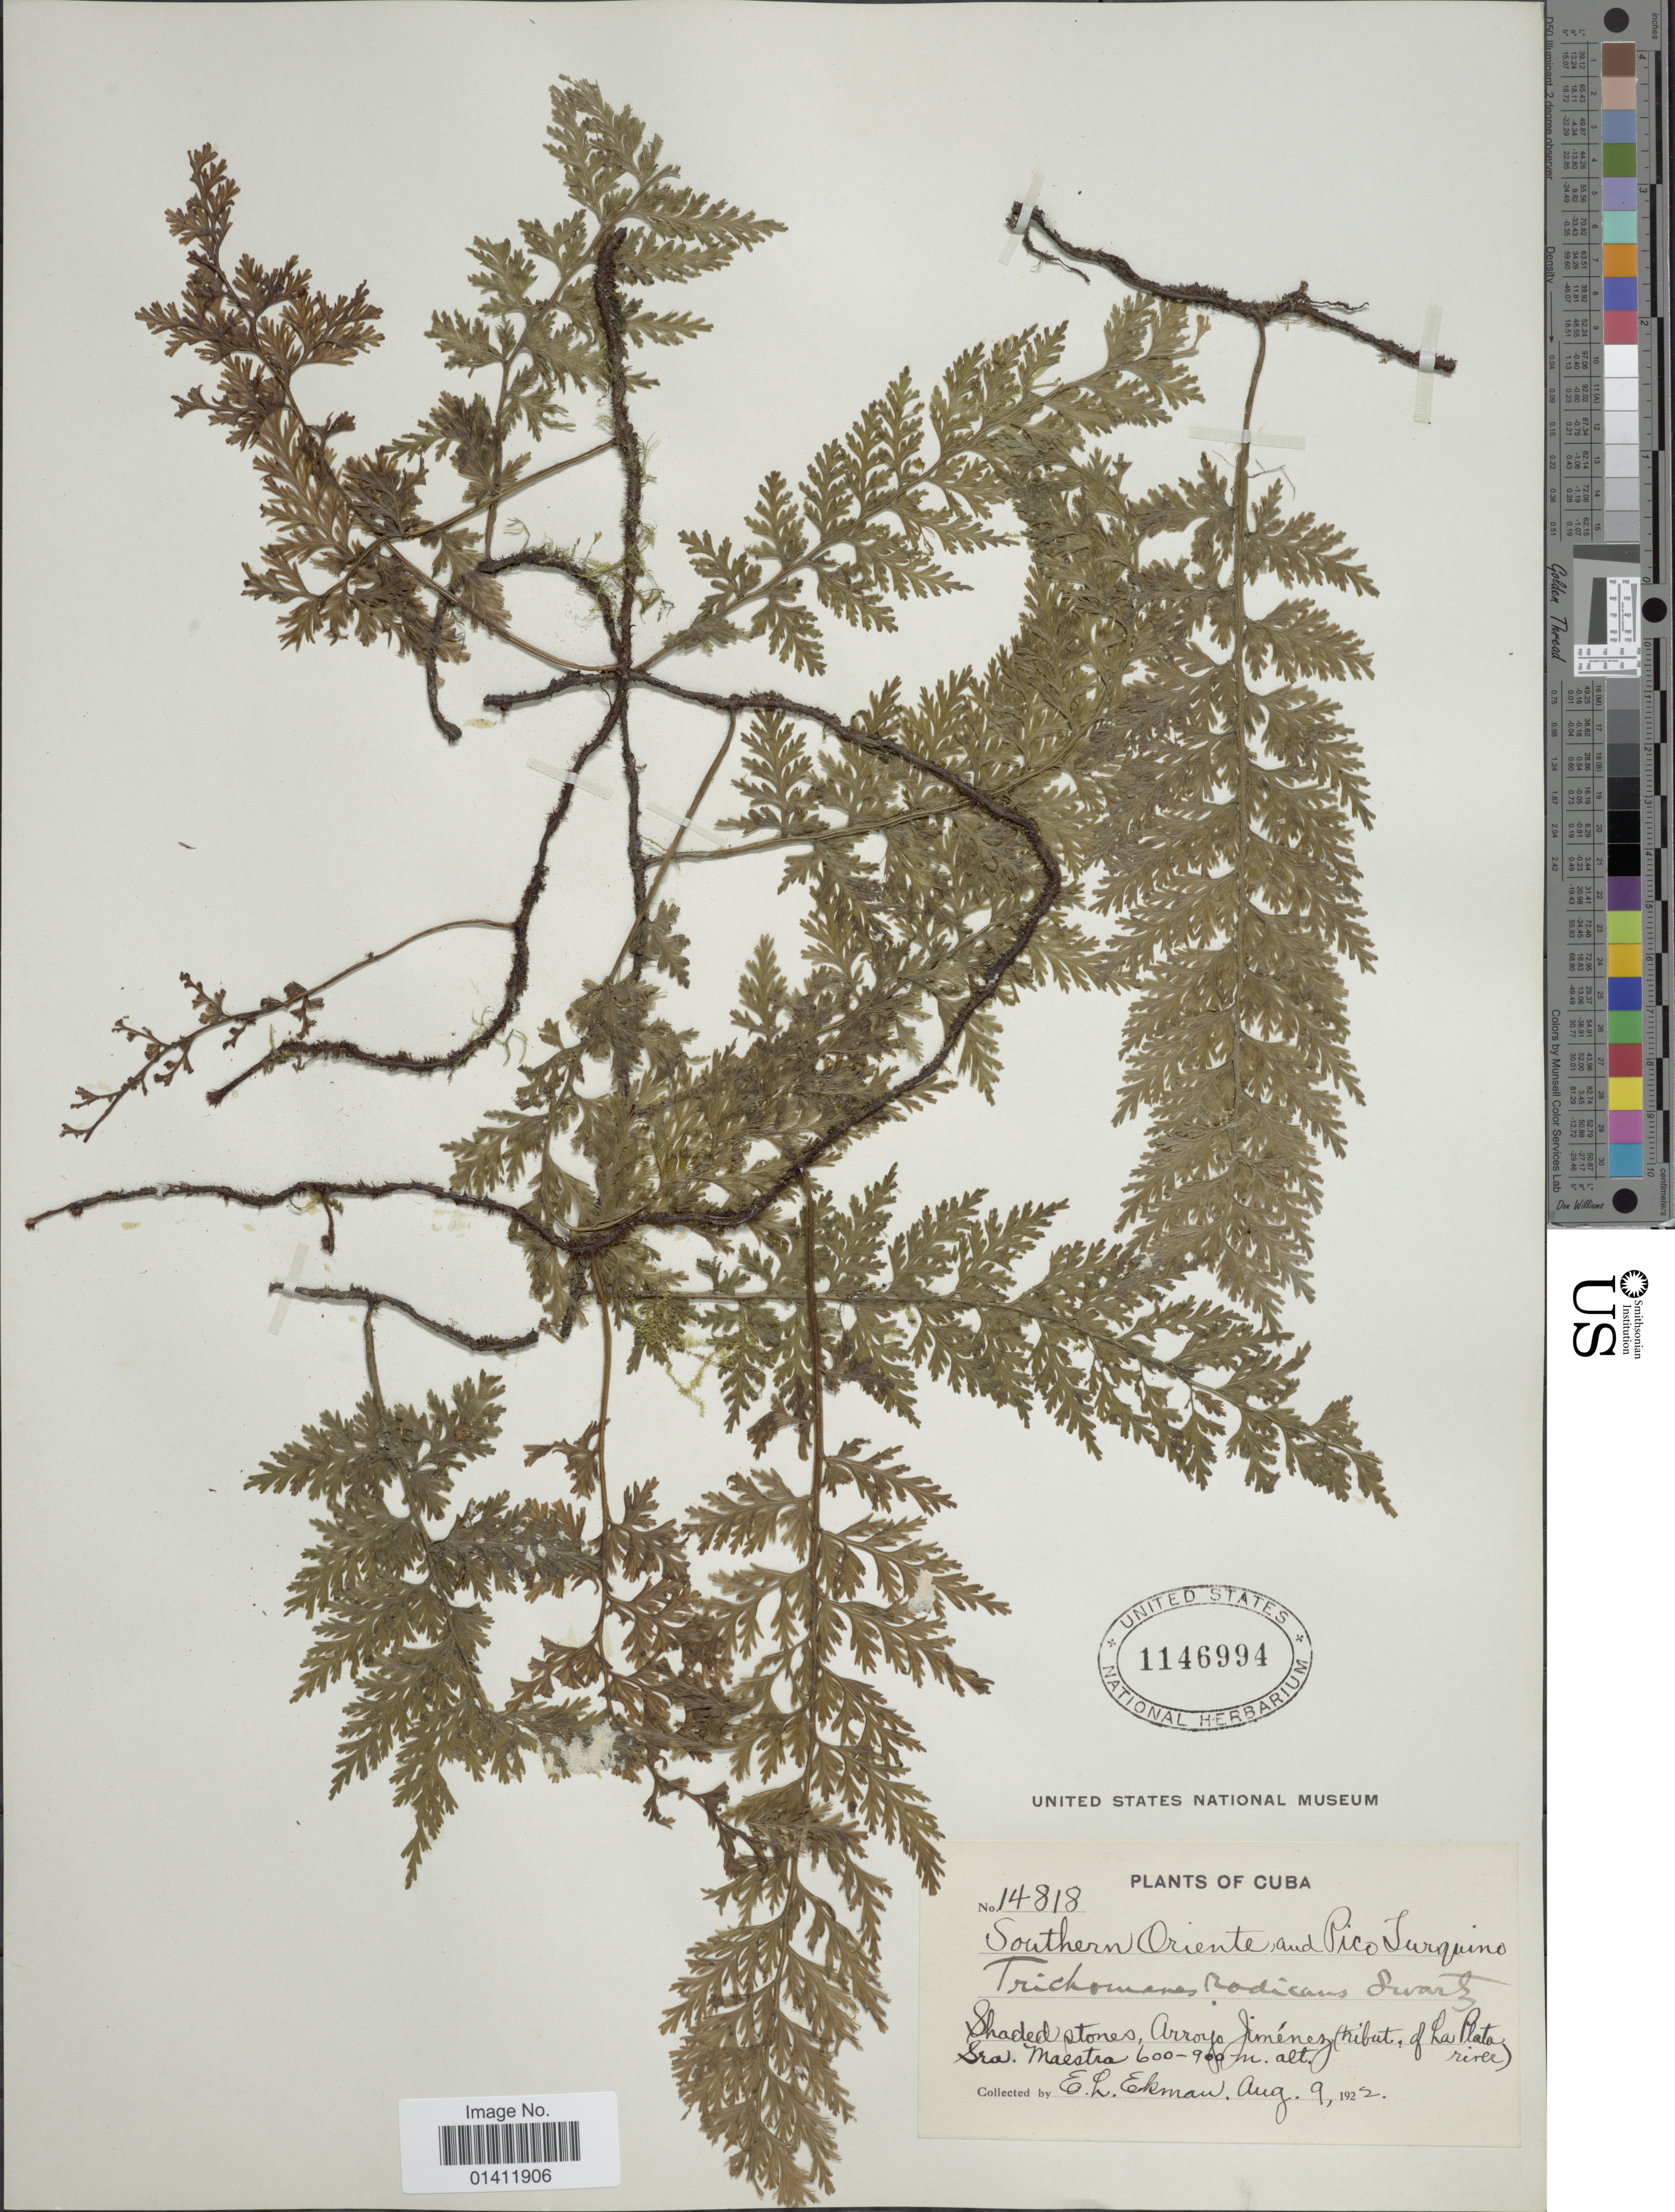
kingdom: Plantae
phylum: Tracheophyta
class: Polypodiopsida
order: Hymenophyllales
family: Hymenophyllaceae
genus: Vandenboschia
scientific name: Vandenboschia radicans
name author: (Sw.) Copel.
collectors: E. L. Ekman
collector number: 14818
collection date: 1922-08-09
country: Cuba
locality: Arroyo Jimenez (tribut, of La Plata river) Sra. Maestra.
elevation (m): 600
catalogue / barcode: US 1146994